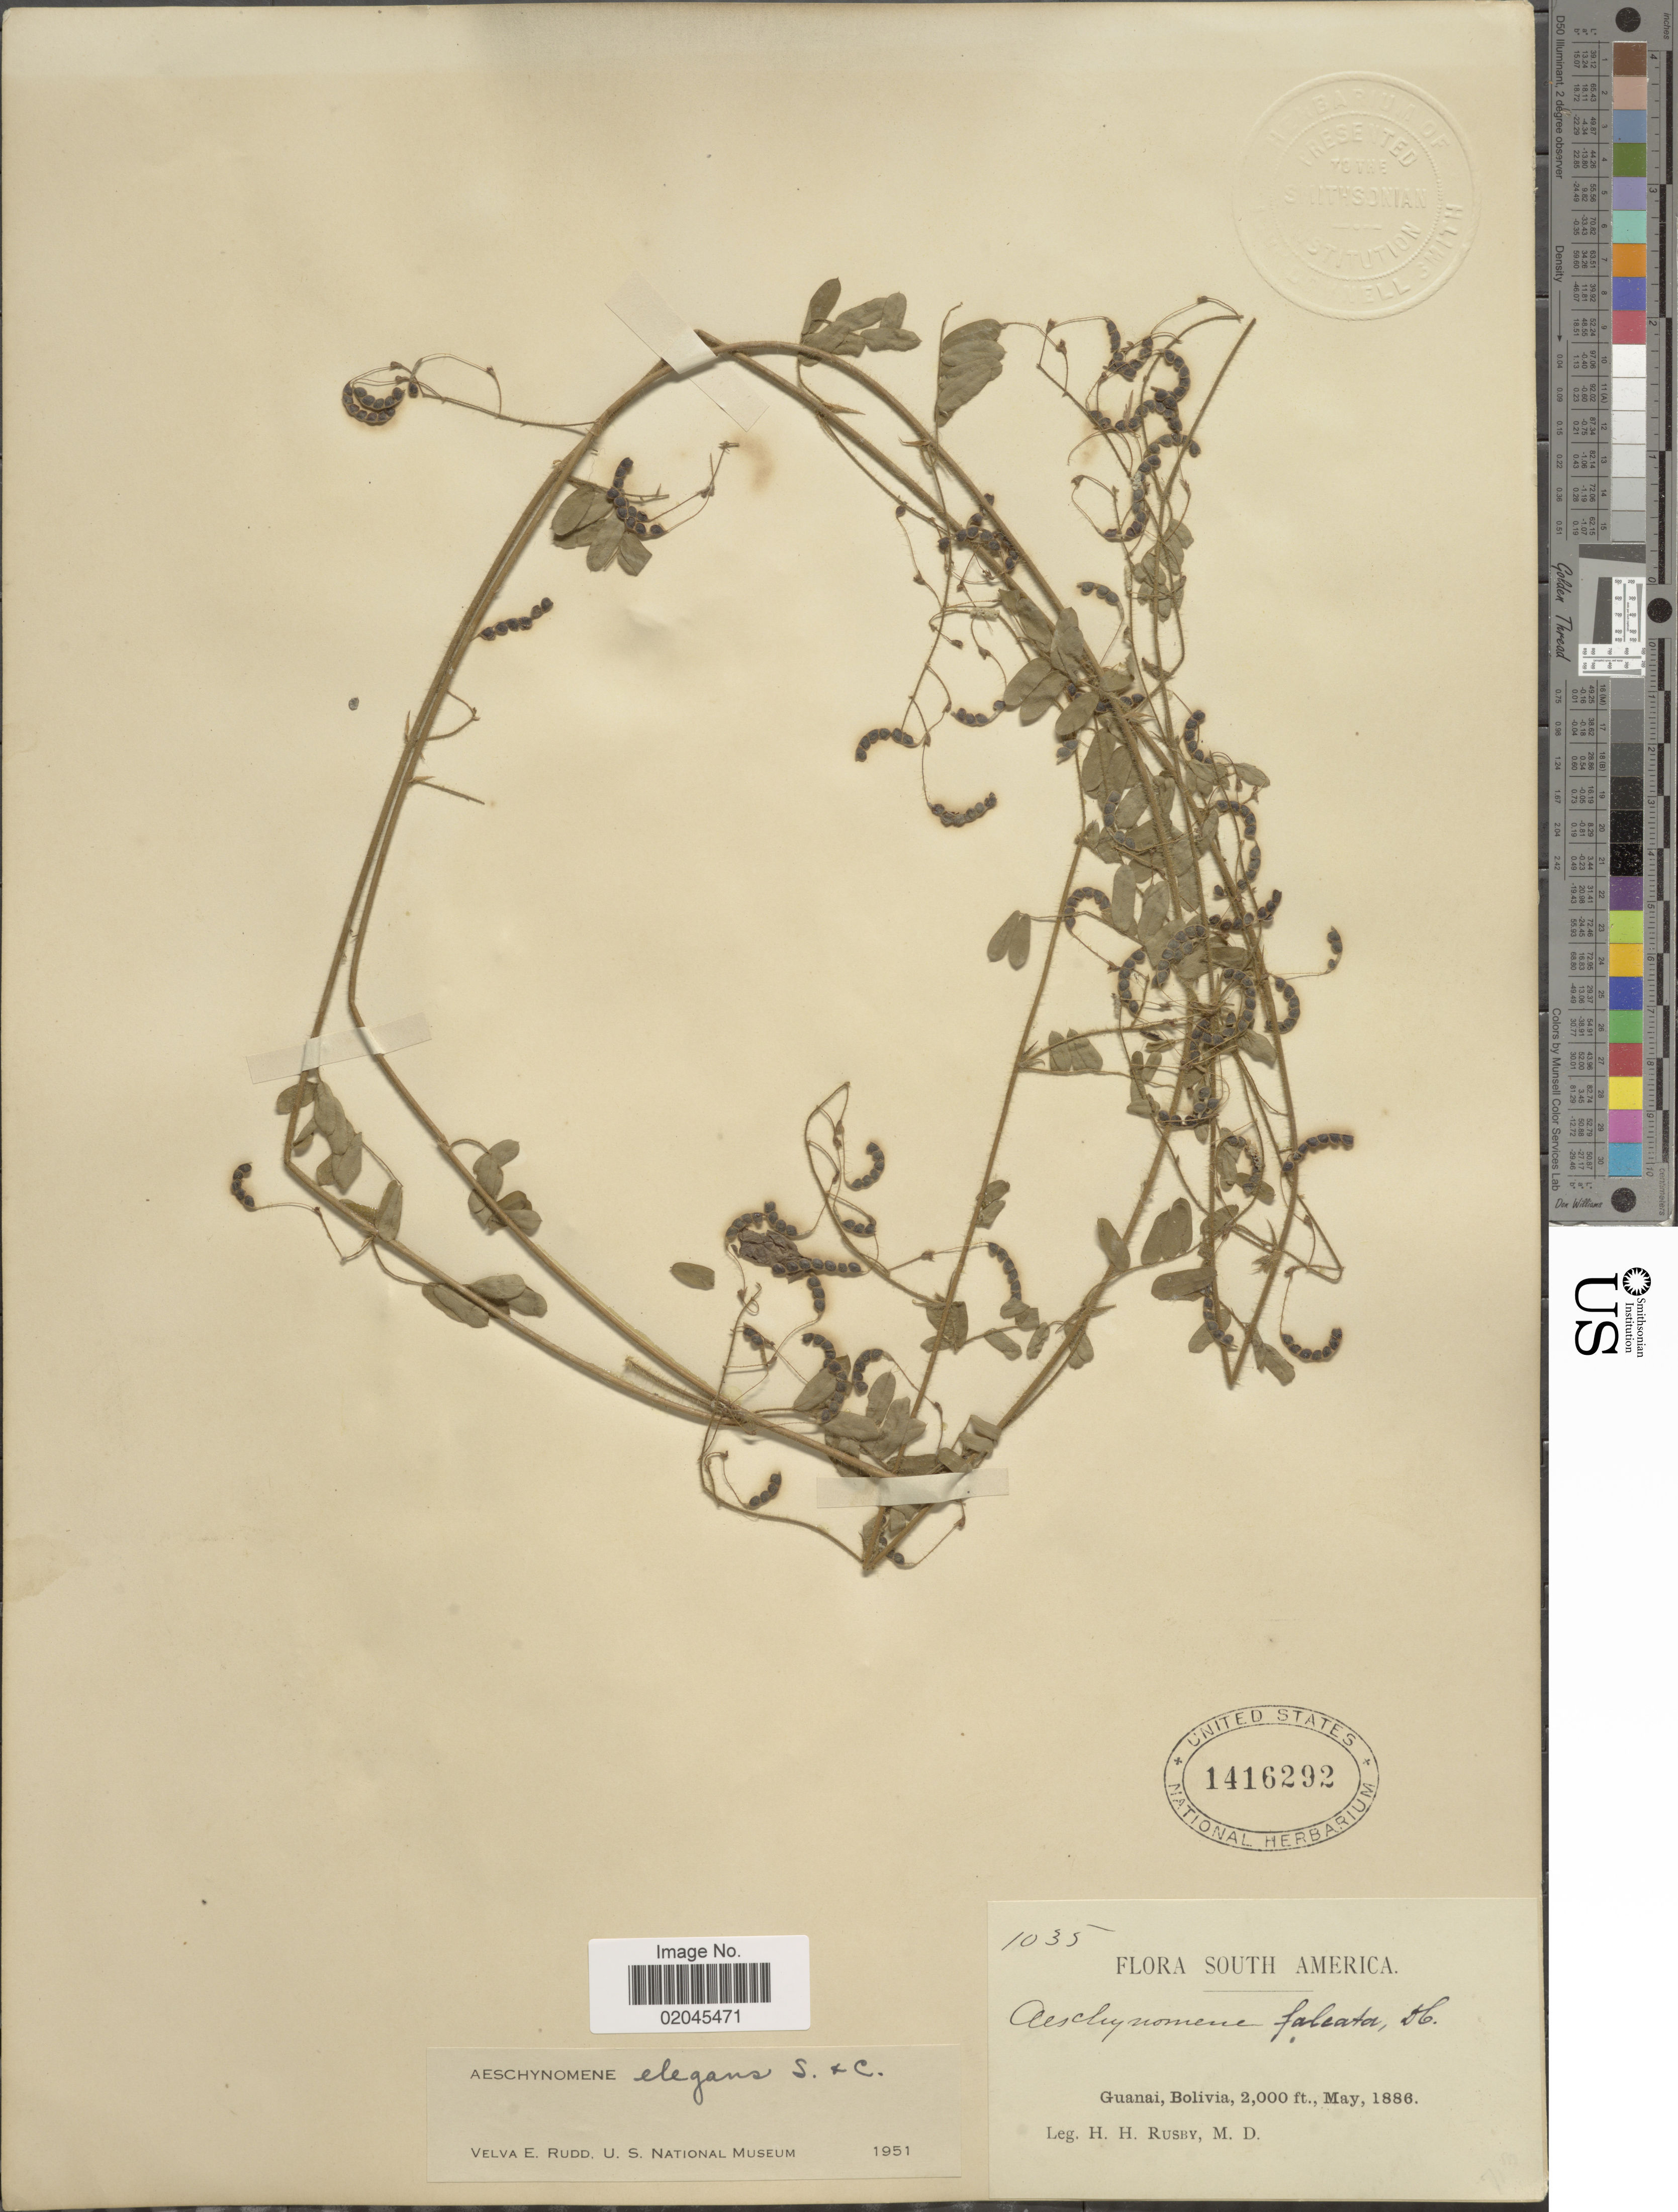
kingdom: Plantae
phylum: Tracheophyta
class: Magnoliopsida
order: Fabales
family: Fabaceae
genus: Aeschynomene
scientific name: Aeschynomene elegans var. elegans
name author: Cham. ex Schltdl.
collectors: H. H. Rusby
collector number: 1035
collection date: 1886-05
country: Bolivia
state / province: La Páz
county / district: Larecaja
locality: Guanay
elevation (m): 610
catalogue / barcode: US 1416292